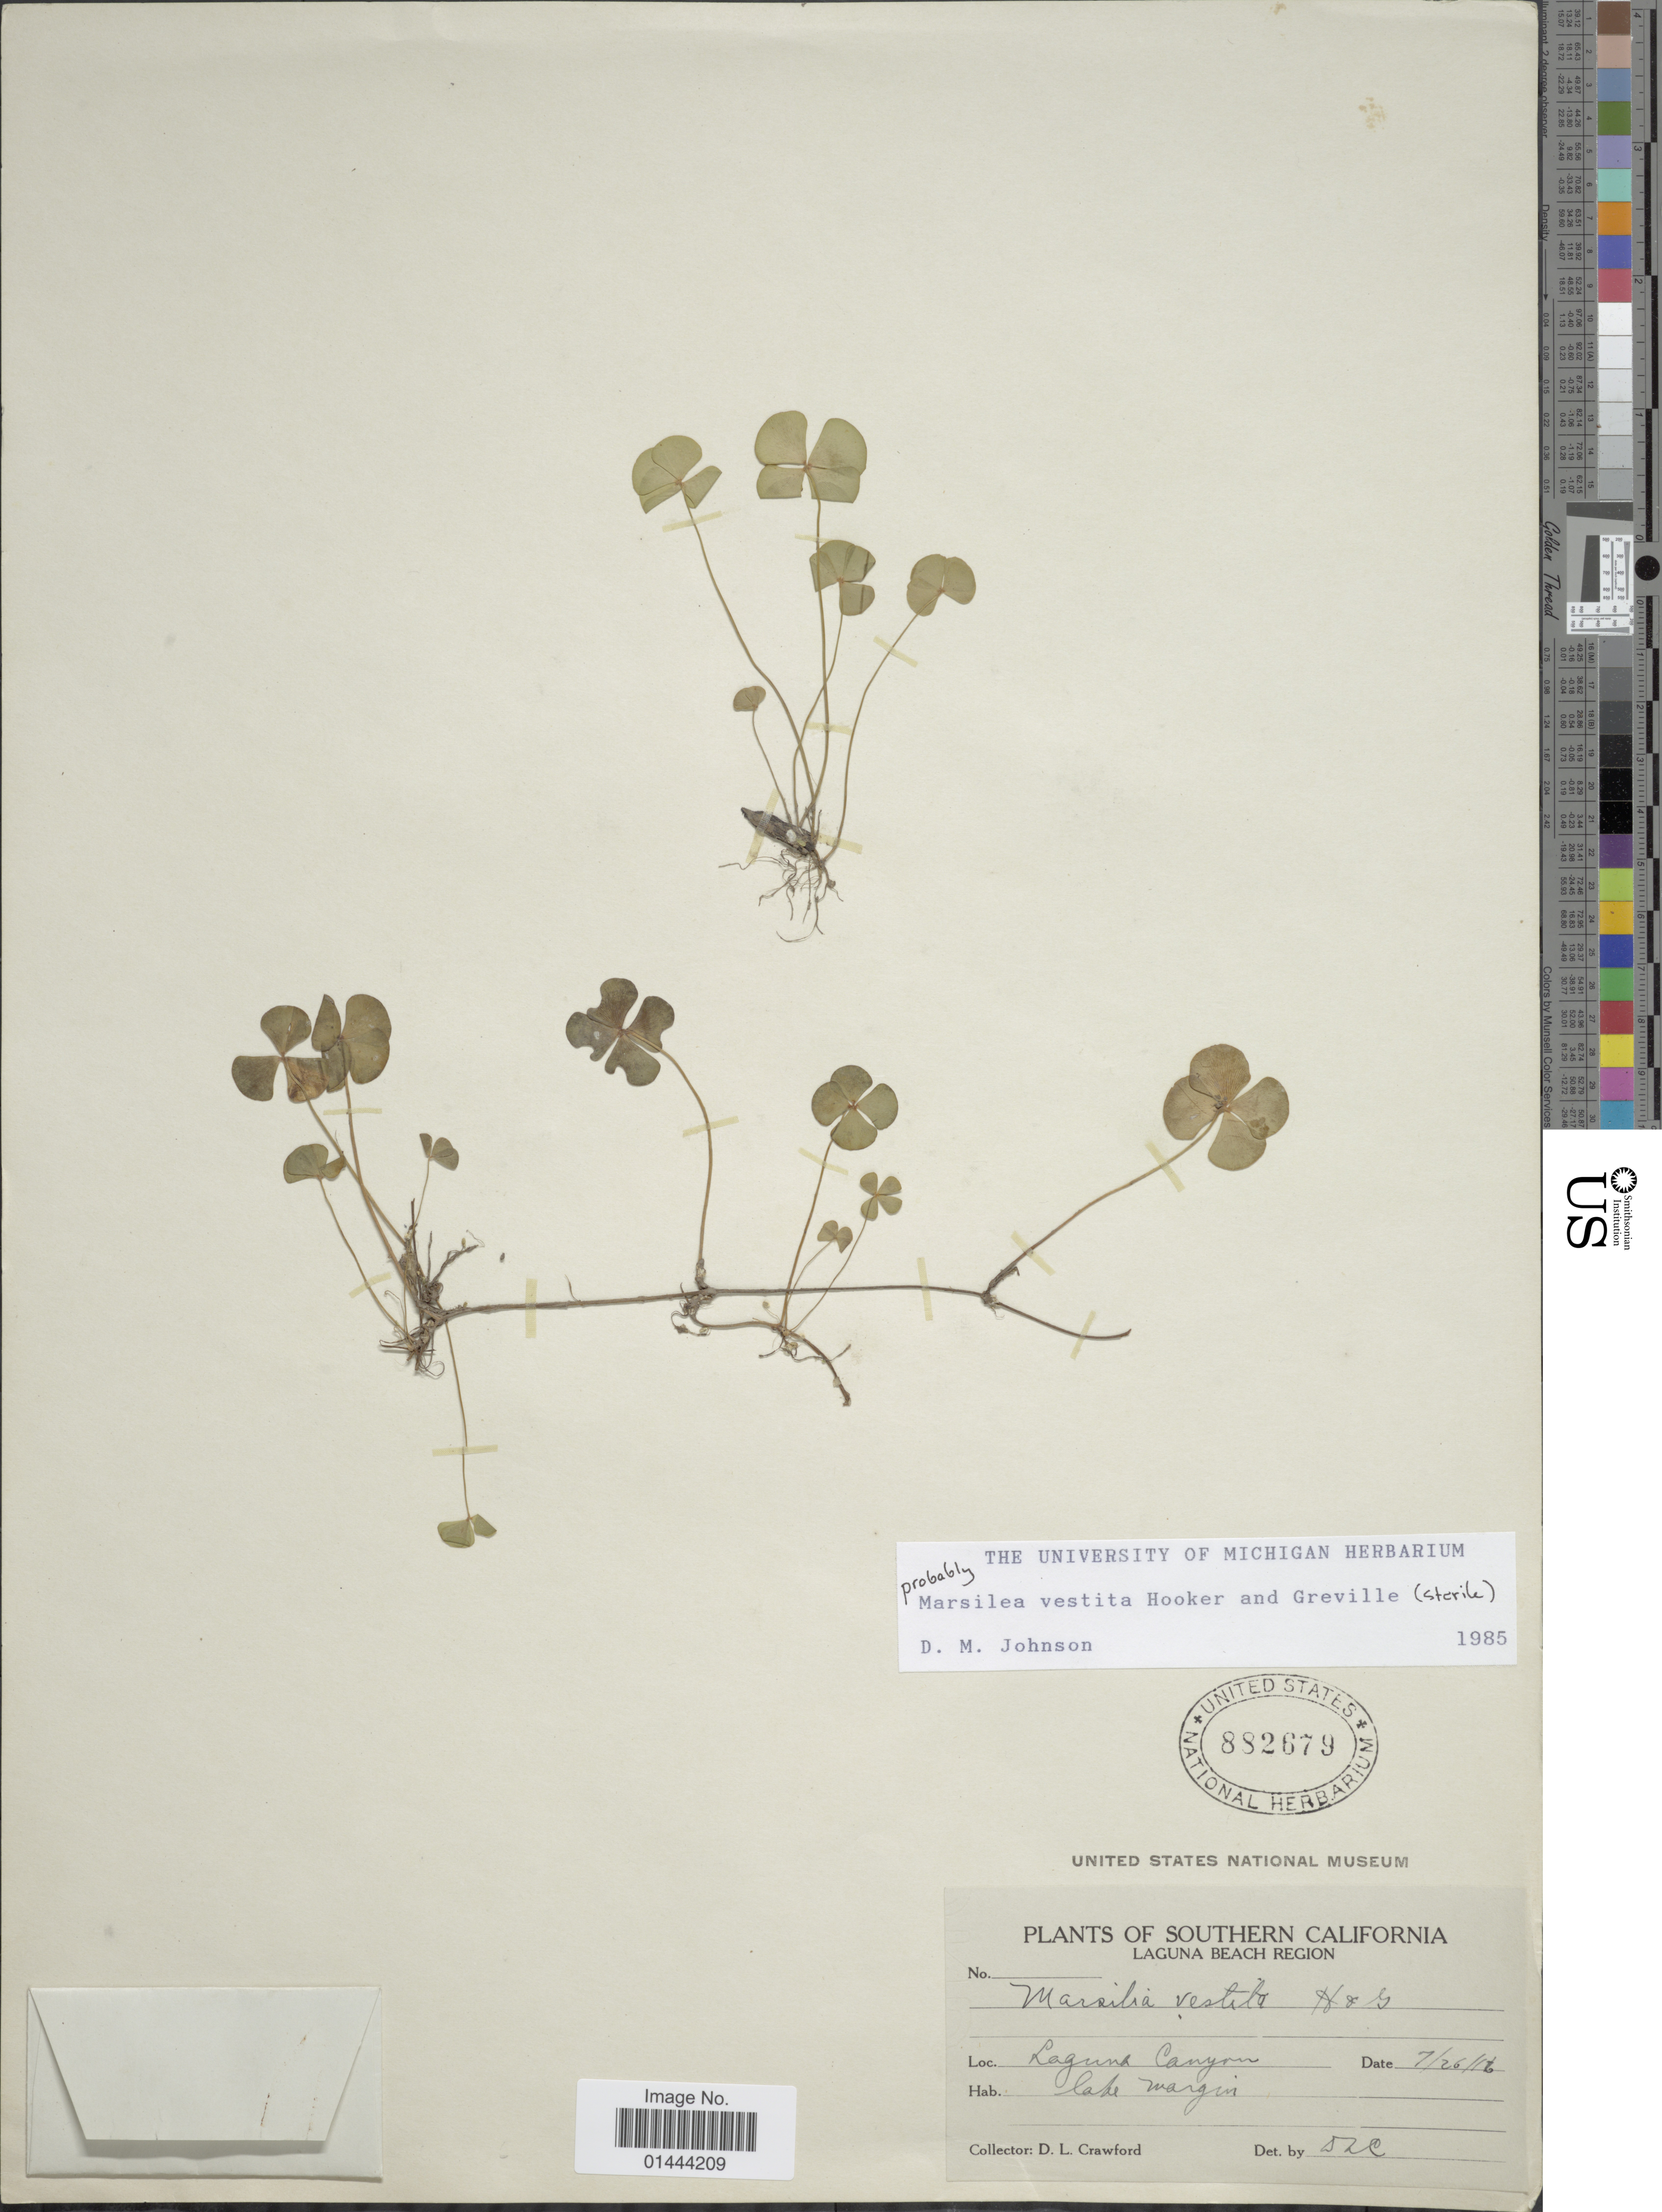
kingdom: Plantae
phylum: Tracheophyta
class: Polypodiopsida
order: Salviniales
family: Marsileaceae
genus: Marsilea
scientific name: Marsilea vestita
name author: Hook. & Grev.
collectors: D. L. Crawford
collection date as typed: Transcribed d/m/y: 26/6/16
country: United States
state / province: California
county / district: Orange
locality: Southern California Laguna Beach Region, Laguna Canyon, lake margin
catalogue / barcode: US 882679